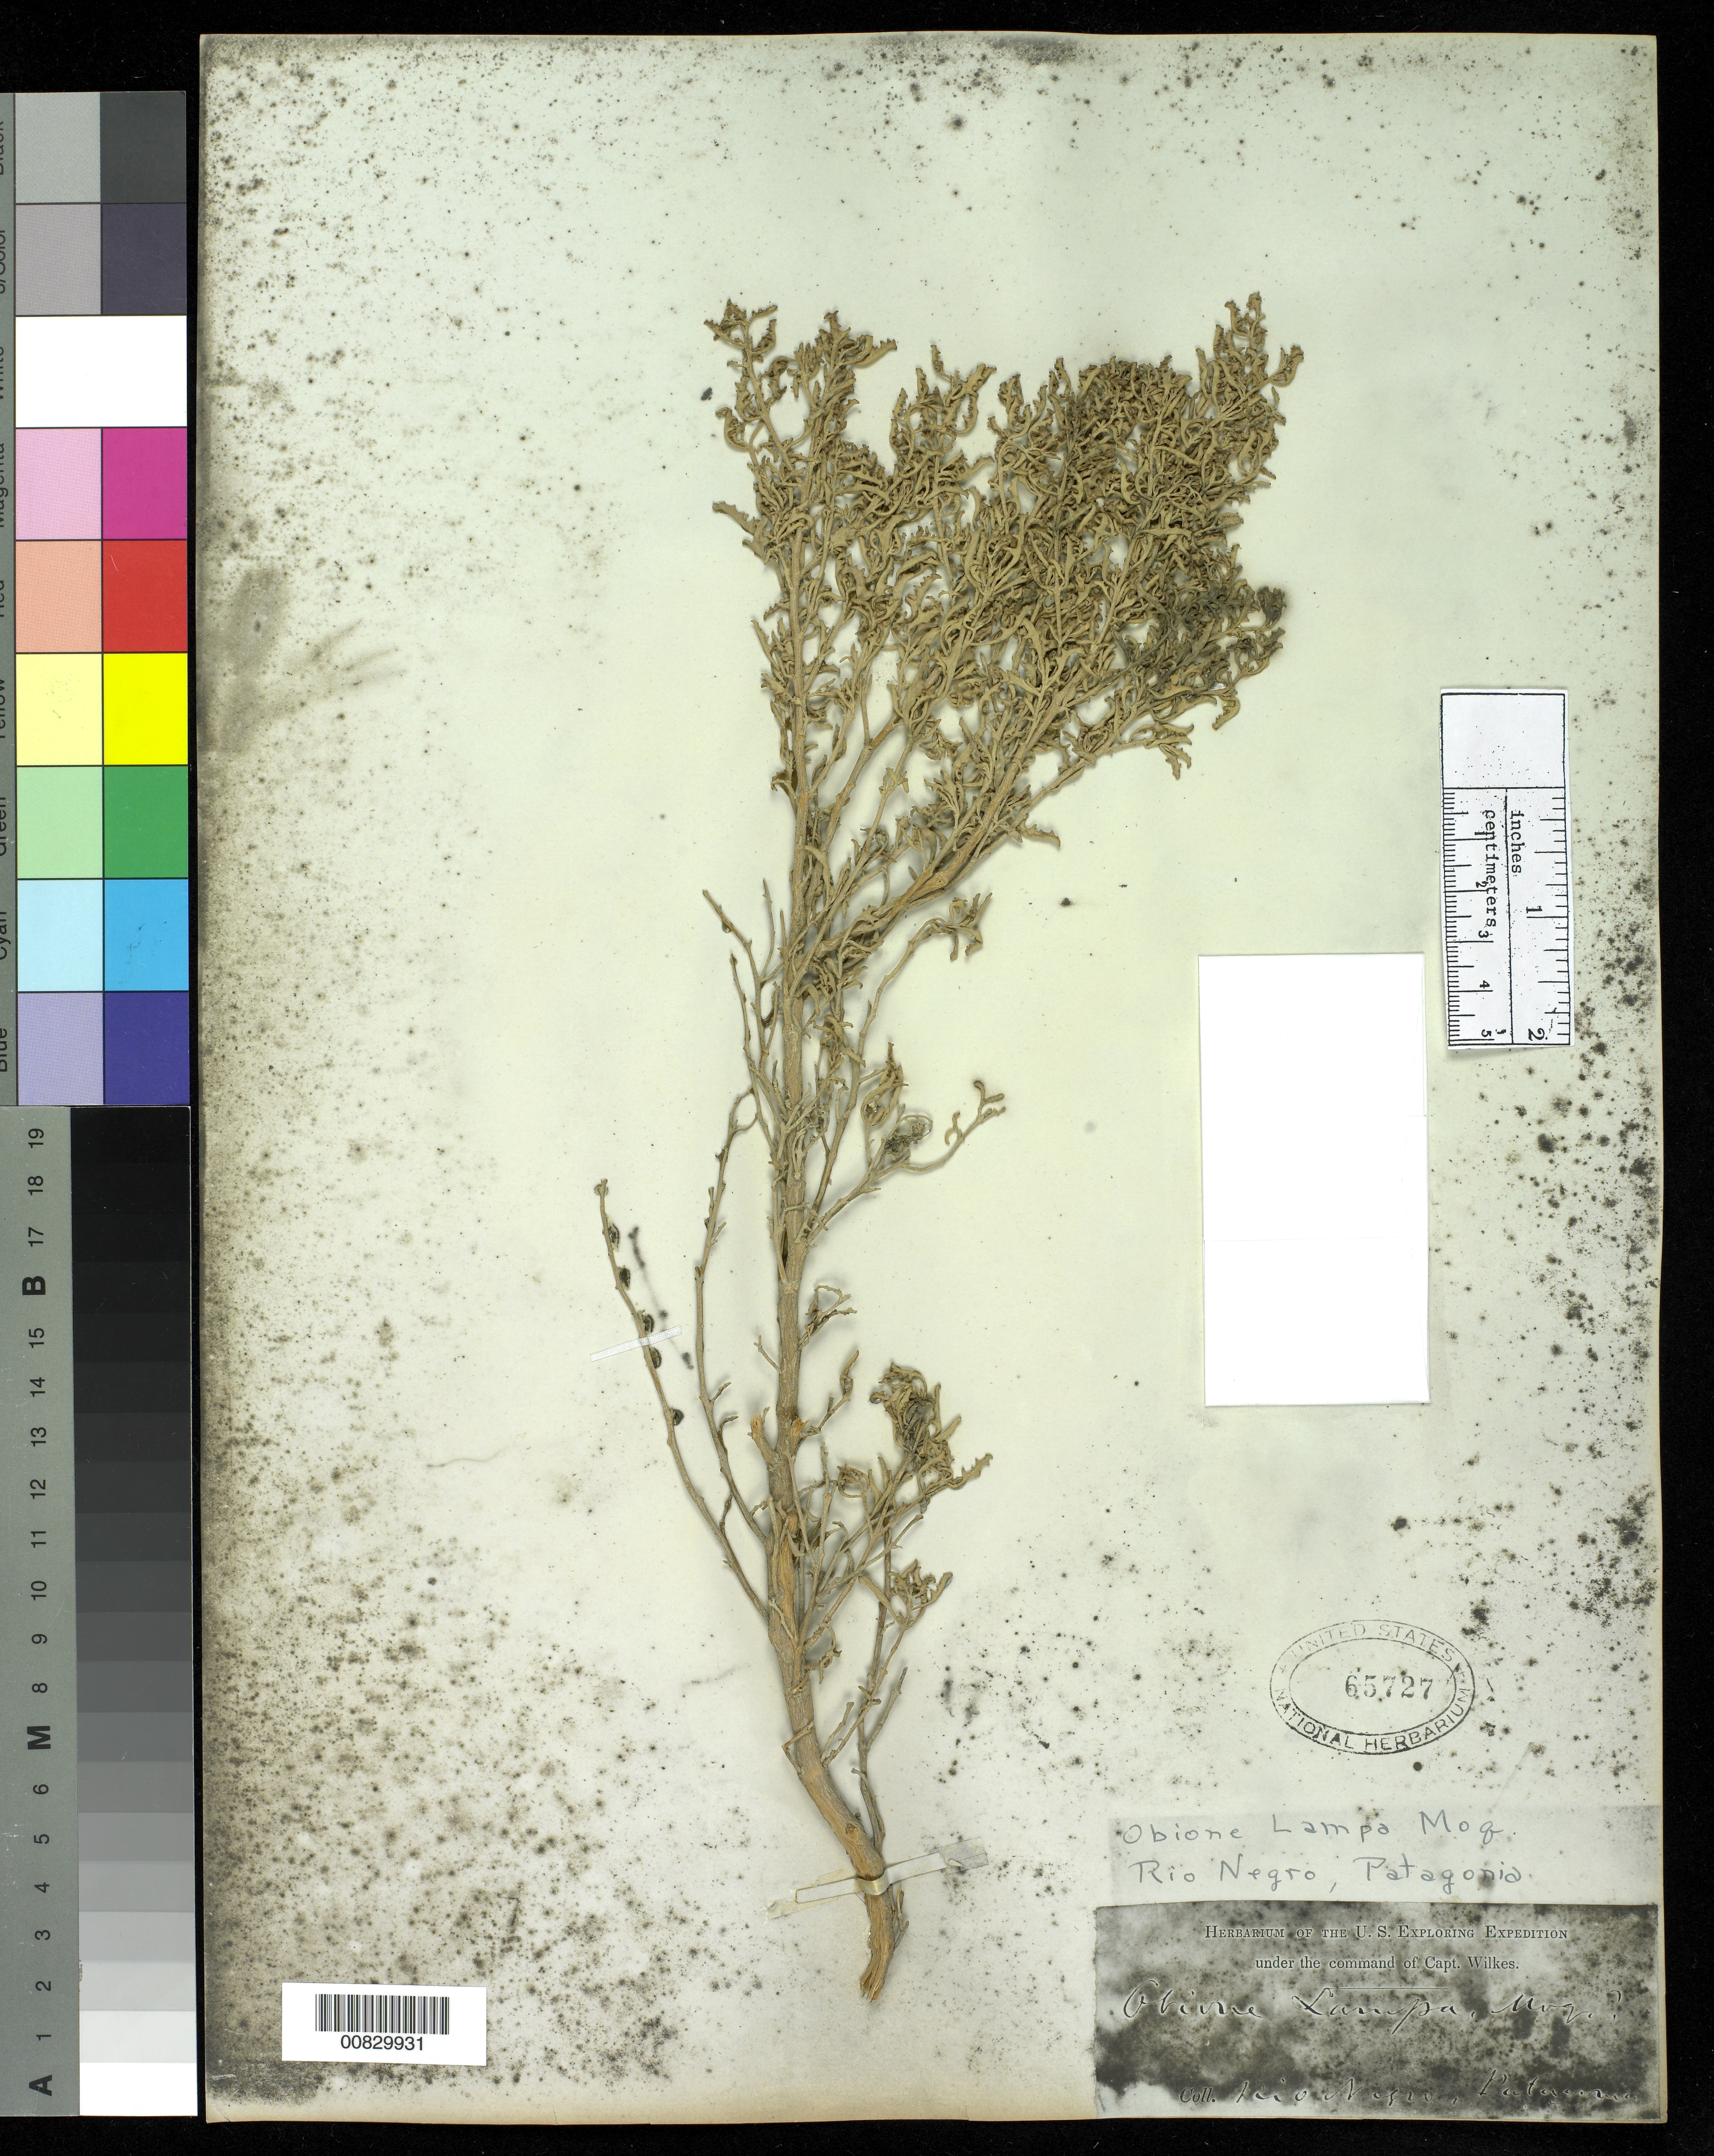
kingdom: Plantae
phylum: Tracheophyta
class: Magnoliopsida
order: Caryophyllales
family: Amaranthaceae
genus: Atriplex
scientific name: Atriplex lampa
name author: (Moq.) Gillies ex D. Dietr.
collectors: Wilkes Explor. Exped.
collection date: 1838/1842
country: Argentina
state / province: Río Negro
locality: North Patagonia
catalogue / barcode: US 65727